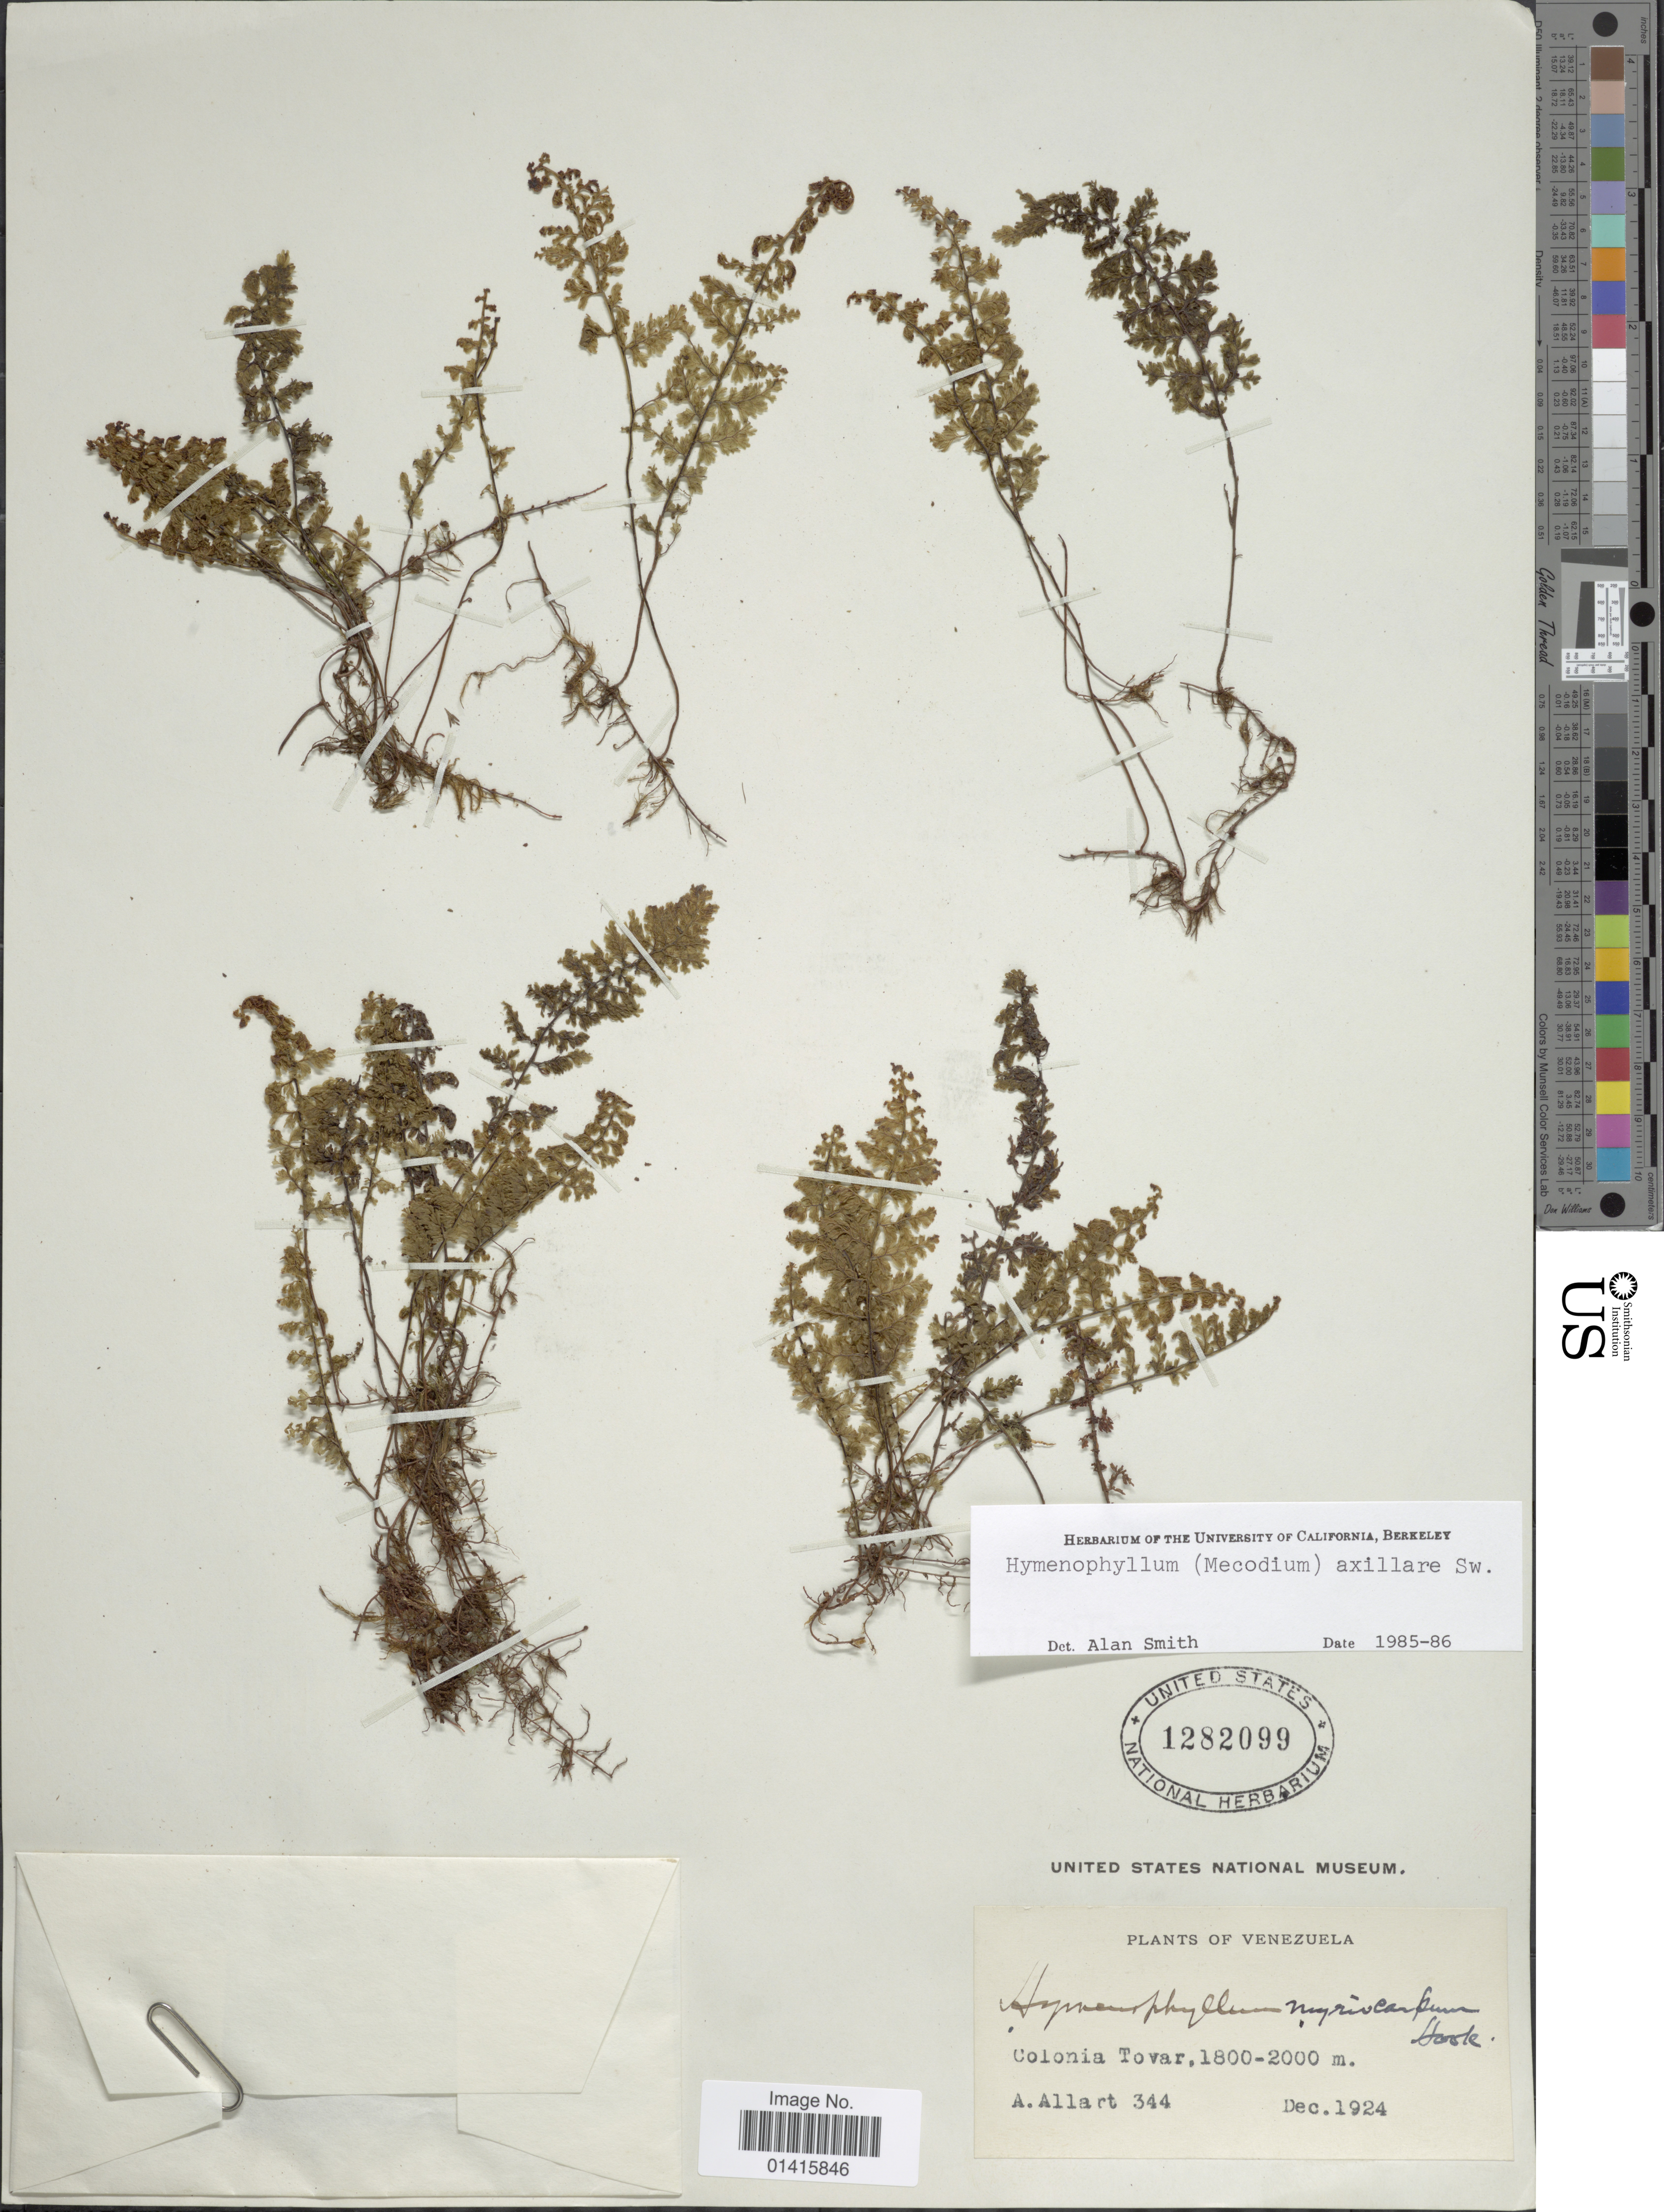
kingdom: Plantae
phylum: Tracheophyta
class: Polypodiopsida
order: Hymenophyllales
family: Hymenophyllaceae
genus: Hymenophyllum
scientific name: Hymenophyllum axillare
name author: Sw.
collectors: A. Allart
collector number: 344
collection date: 1924-12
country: Venezuela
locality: Colonia Tovar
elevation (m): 1800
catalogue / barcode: US 1282099